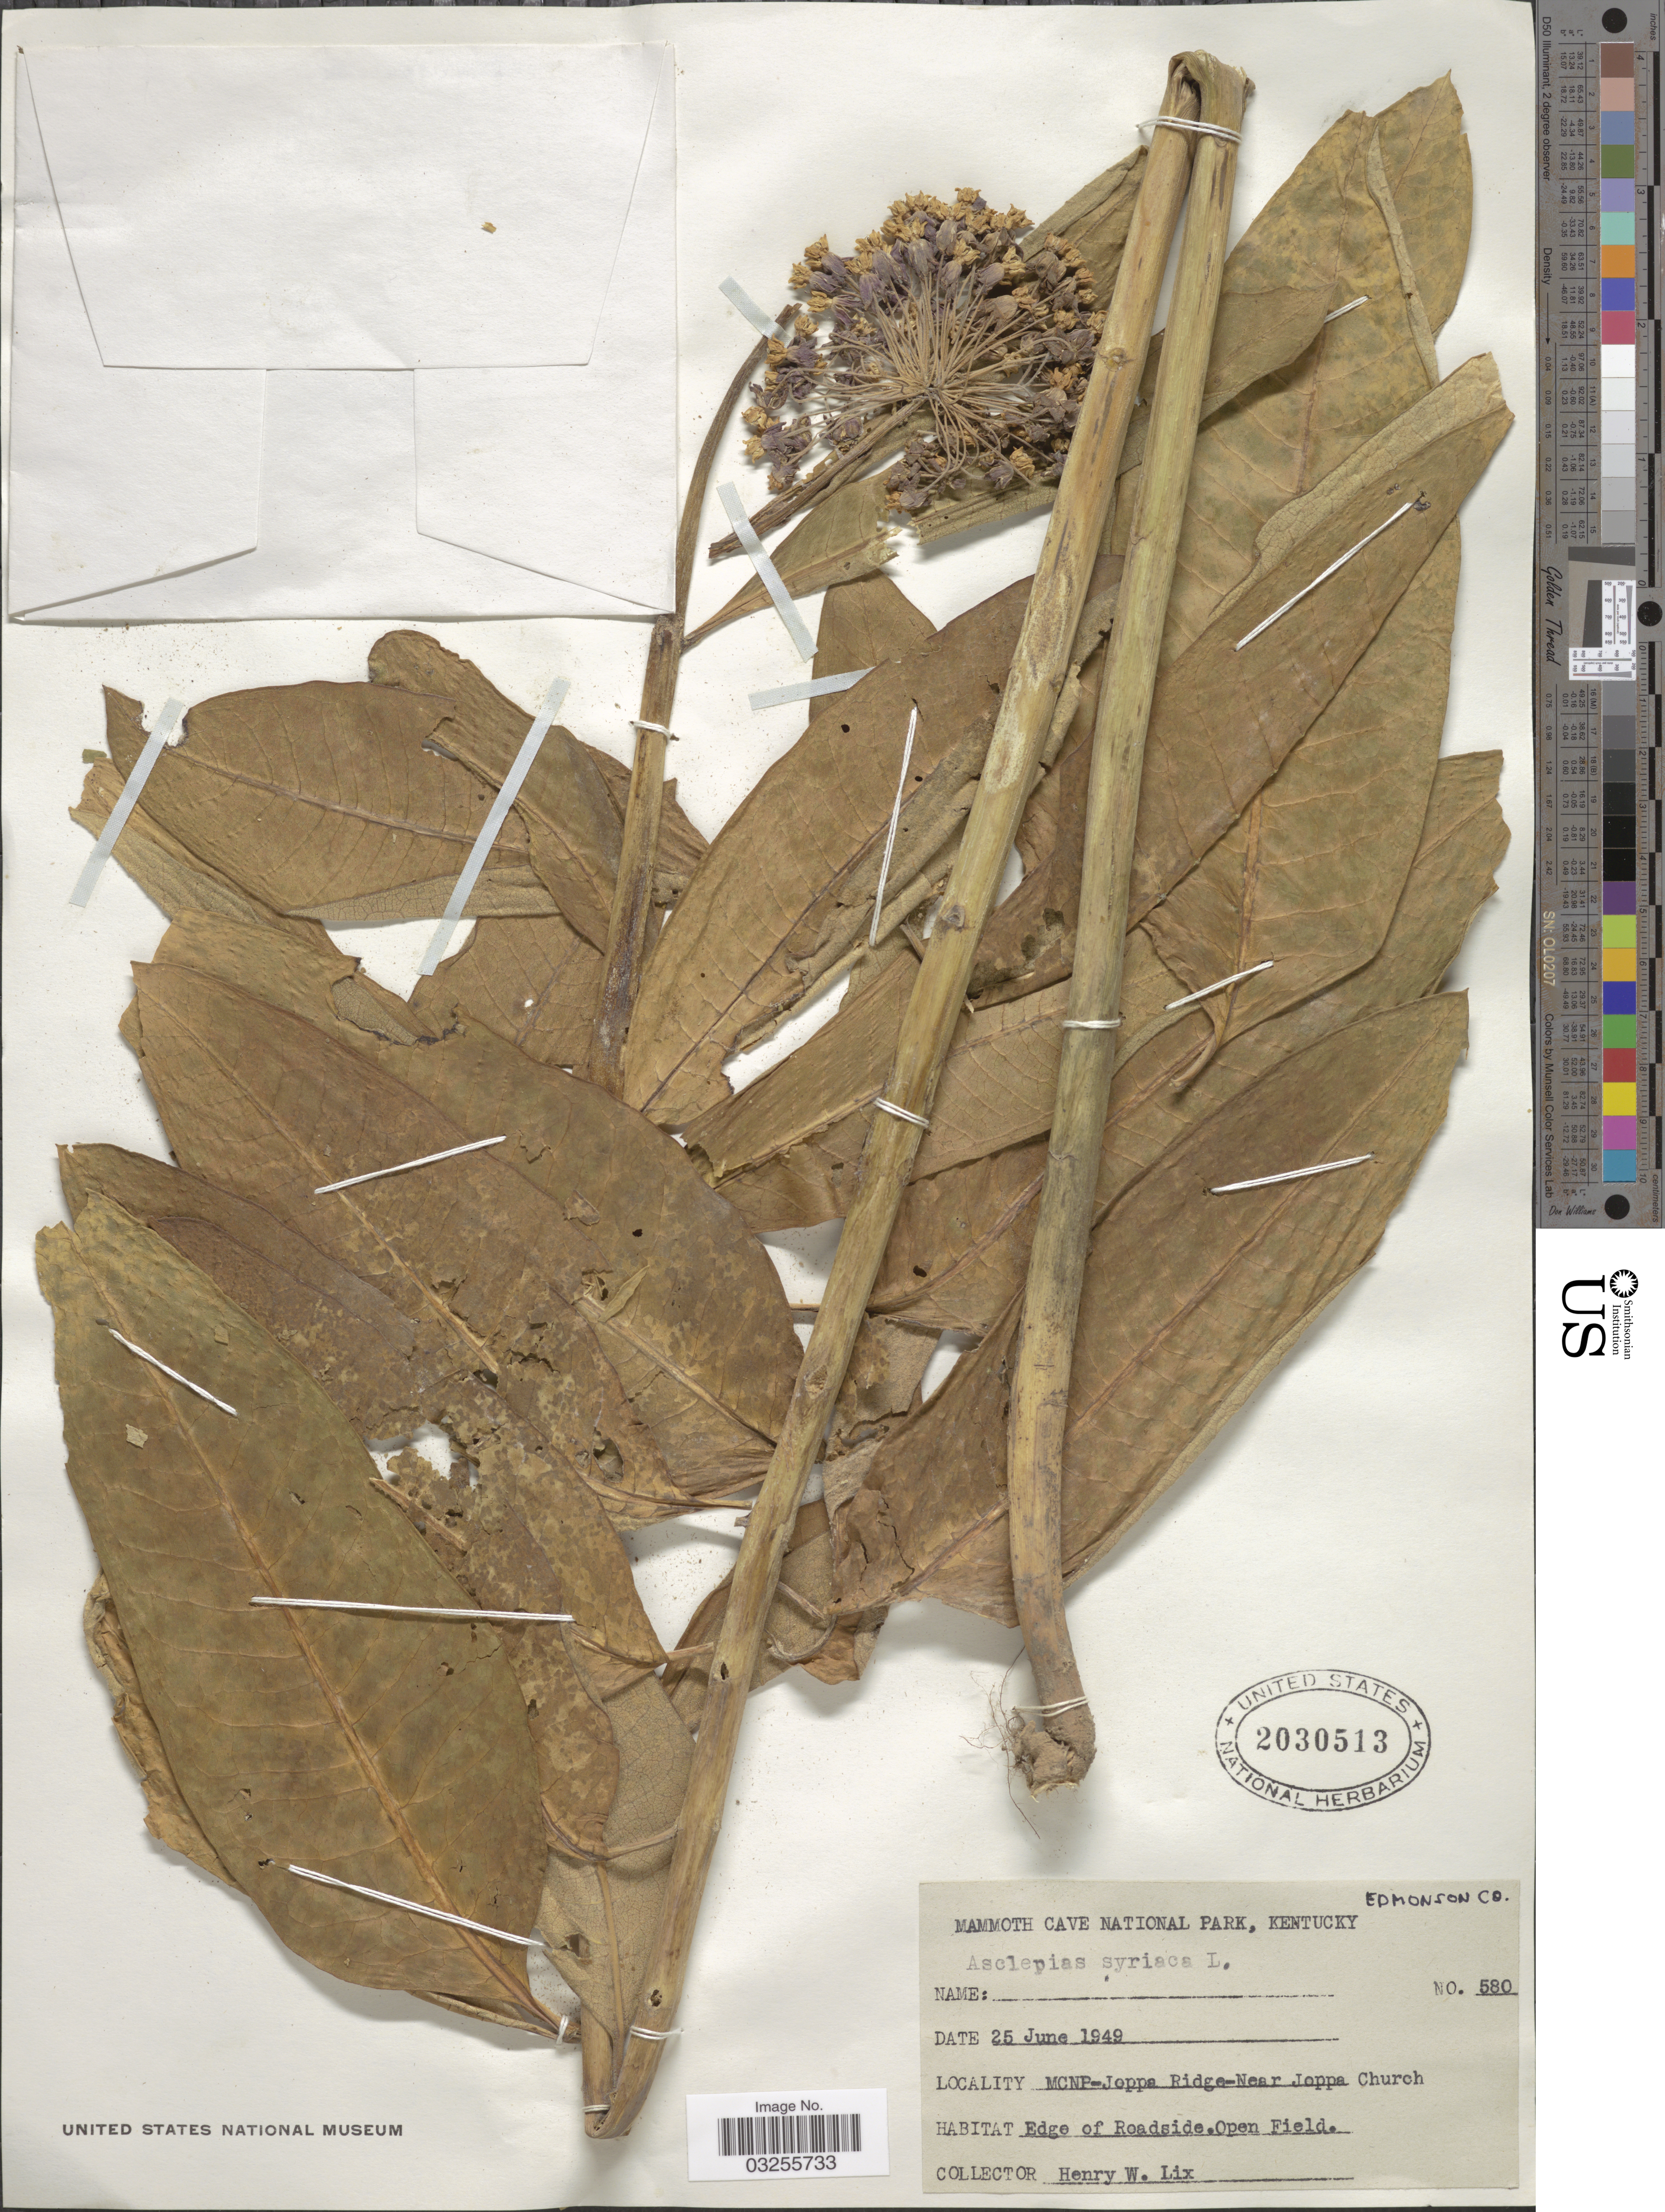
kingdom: Plantae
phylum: Tracheophyta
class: Magnoliopsida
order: Gentianales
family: Apocynaceae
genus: Asclepias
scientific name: Asclepias syriaca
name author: L.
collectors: H. W. Lix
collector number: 580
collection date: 1949-06-25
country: United States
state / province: Kentucky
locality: Edmonson Co. Mammoth Cave National Park. MCNP-Joppa Ridge-Near Joppa Church.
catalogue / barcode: US 2030513